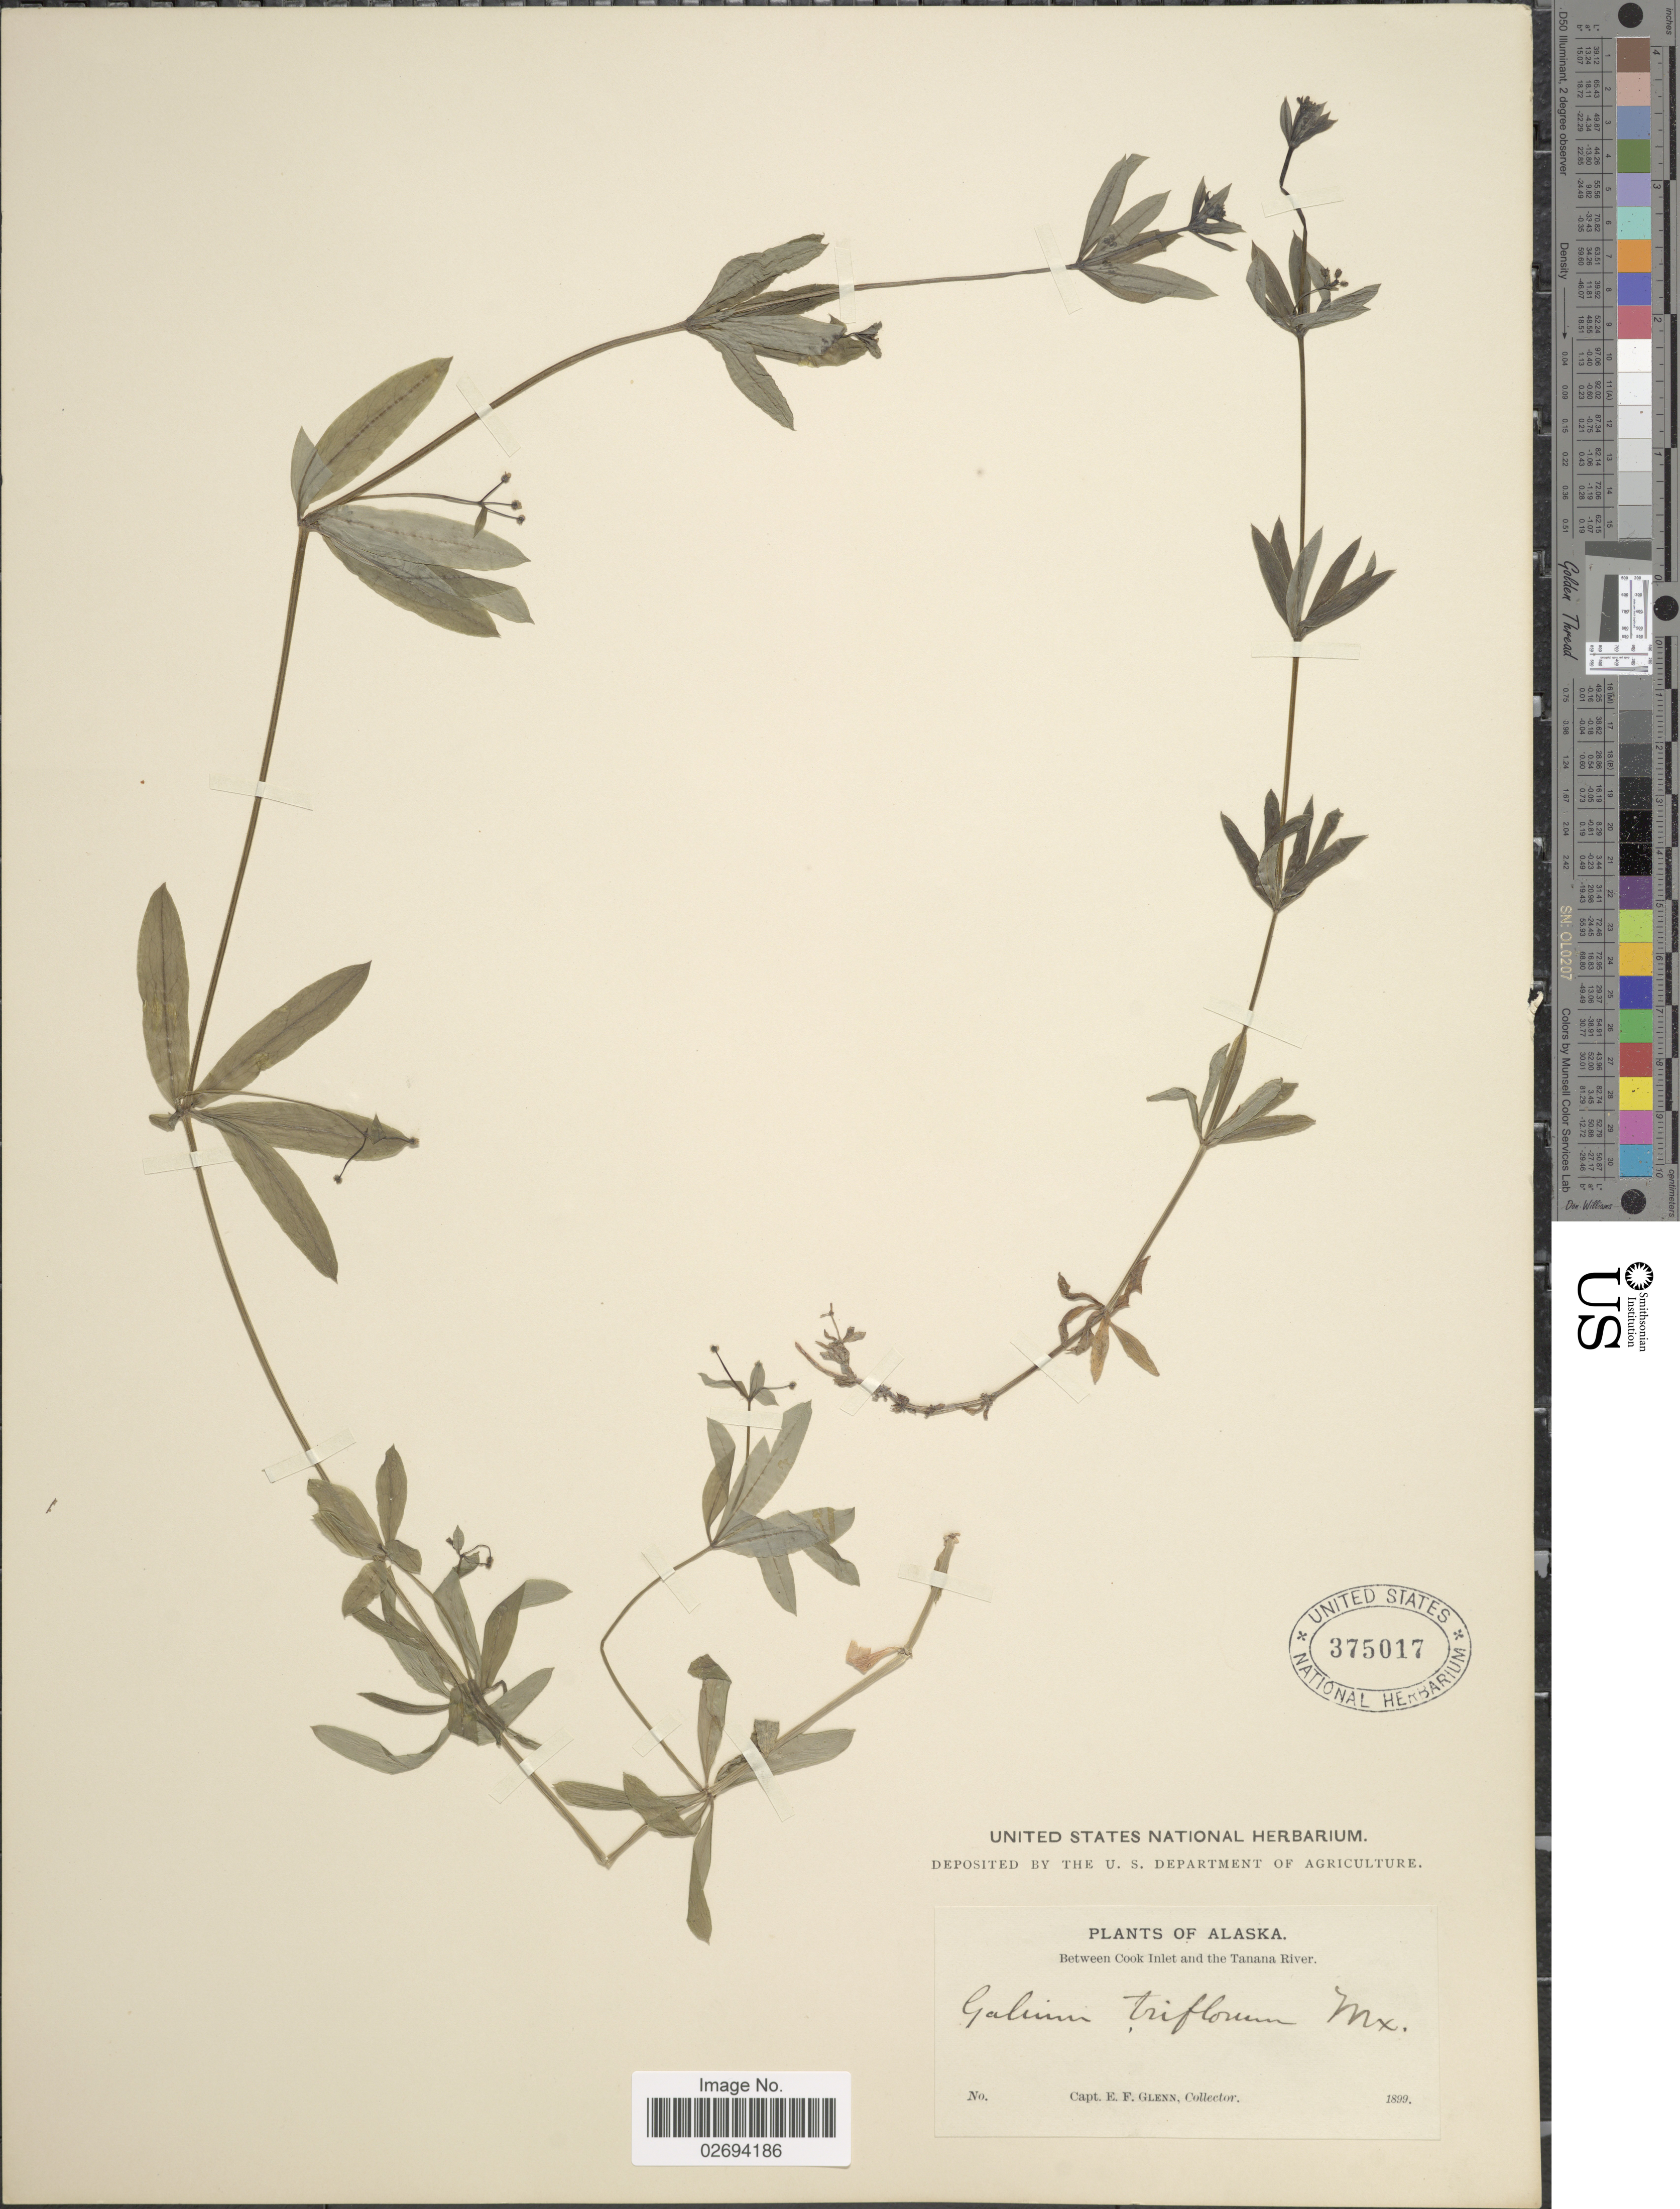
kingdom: Plantae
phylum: Tracheophyta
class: Magnoliopsida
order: Gentianales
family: Rubiaceae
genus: Galium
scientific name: Galium triflorum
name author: Michx.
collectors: E. Glenn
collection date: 1899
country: United States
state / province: Alaska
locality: Between Cook Inlet and the Tananan River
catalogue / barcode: US 2375017